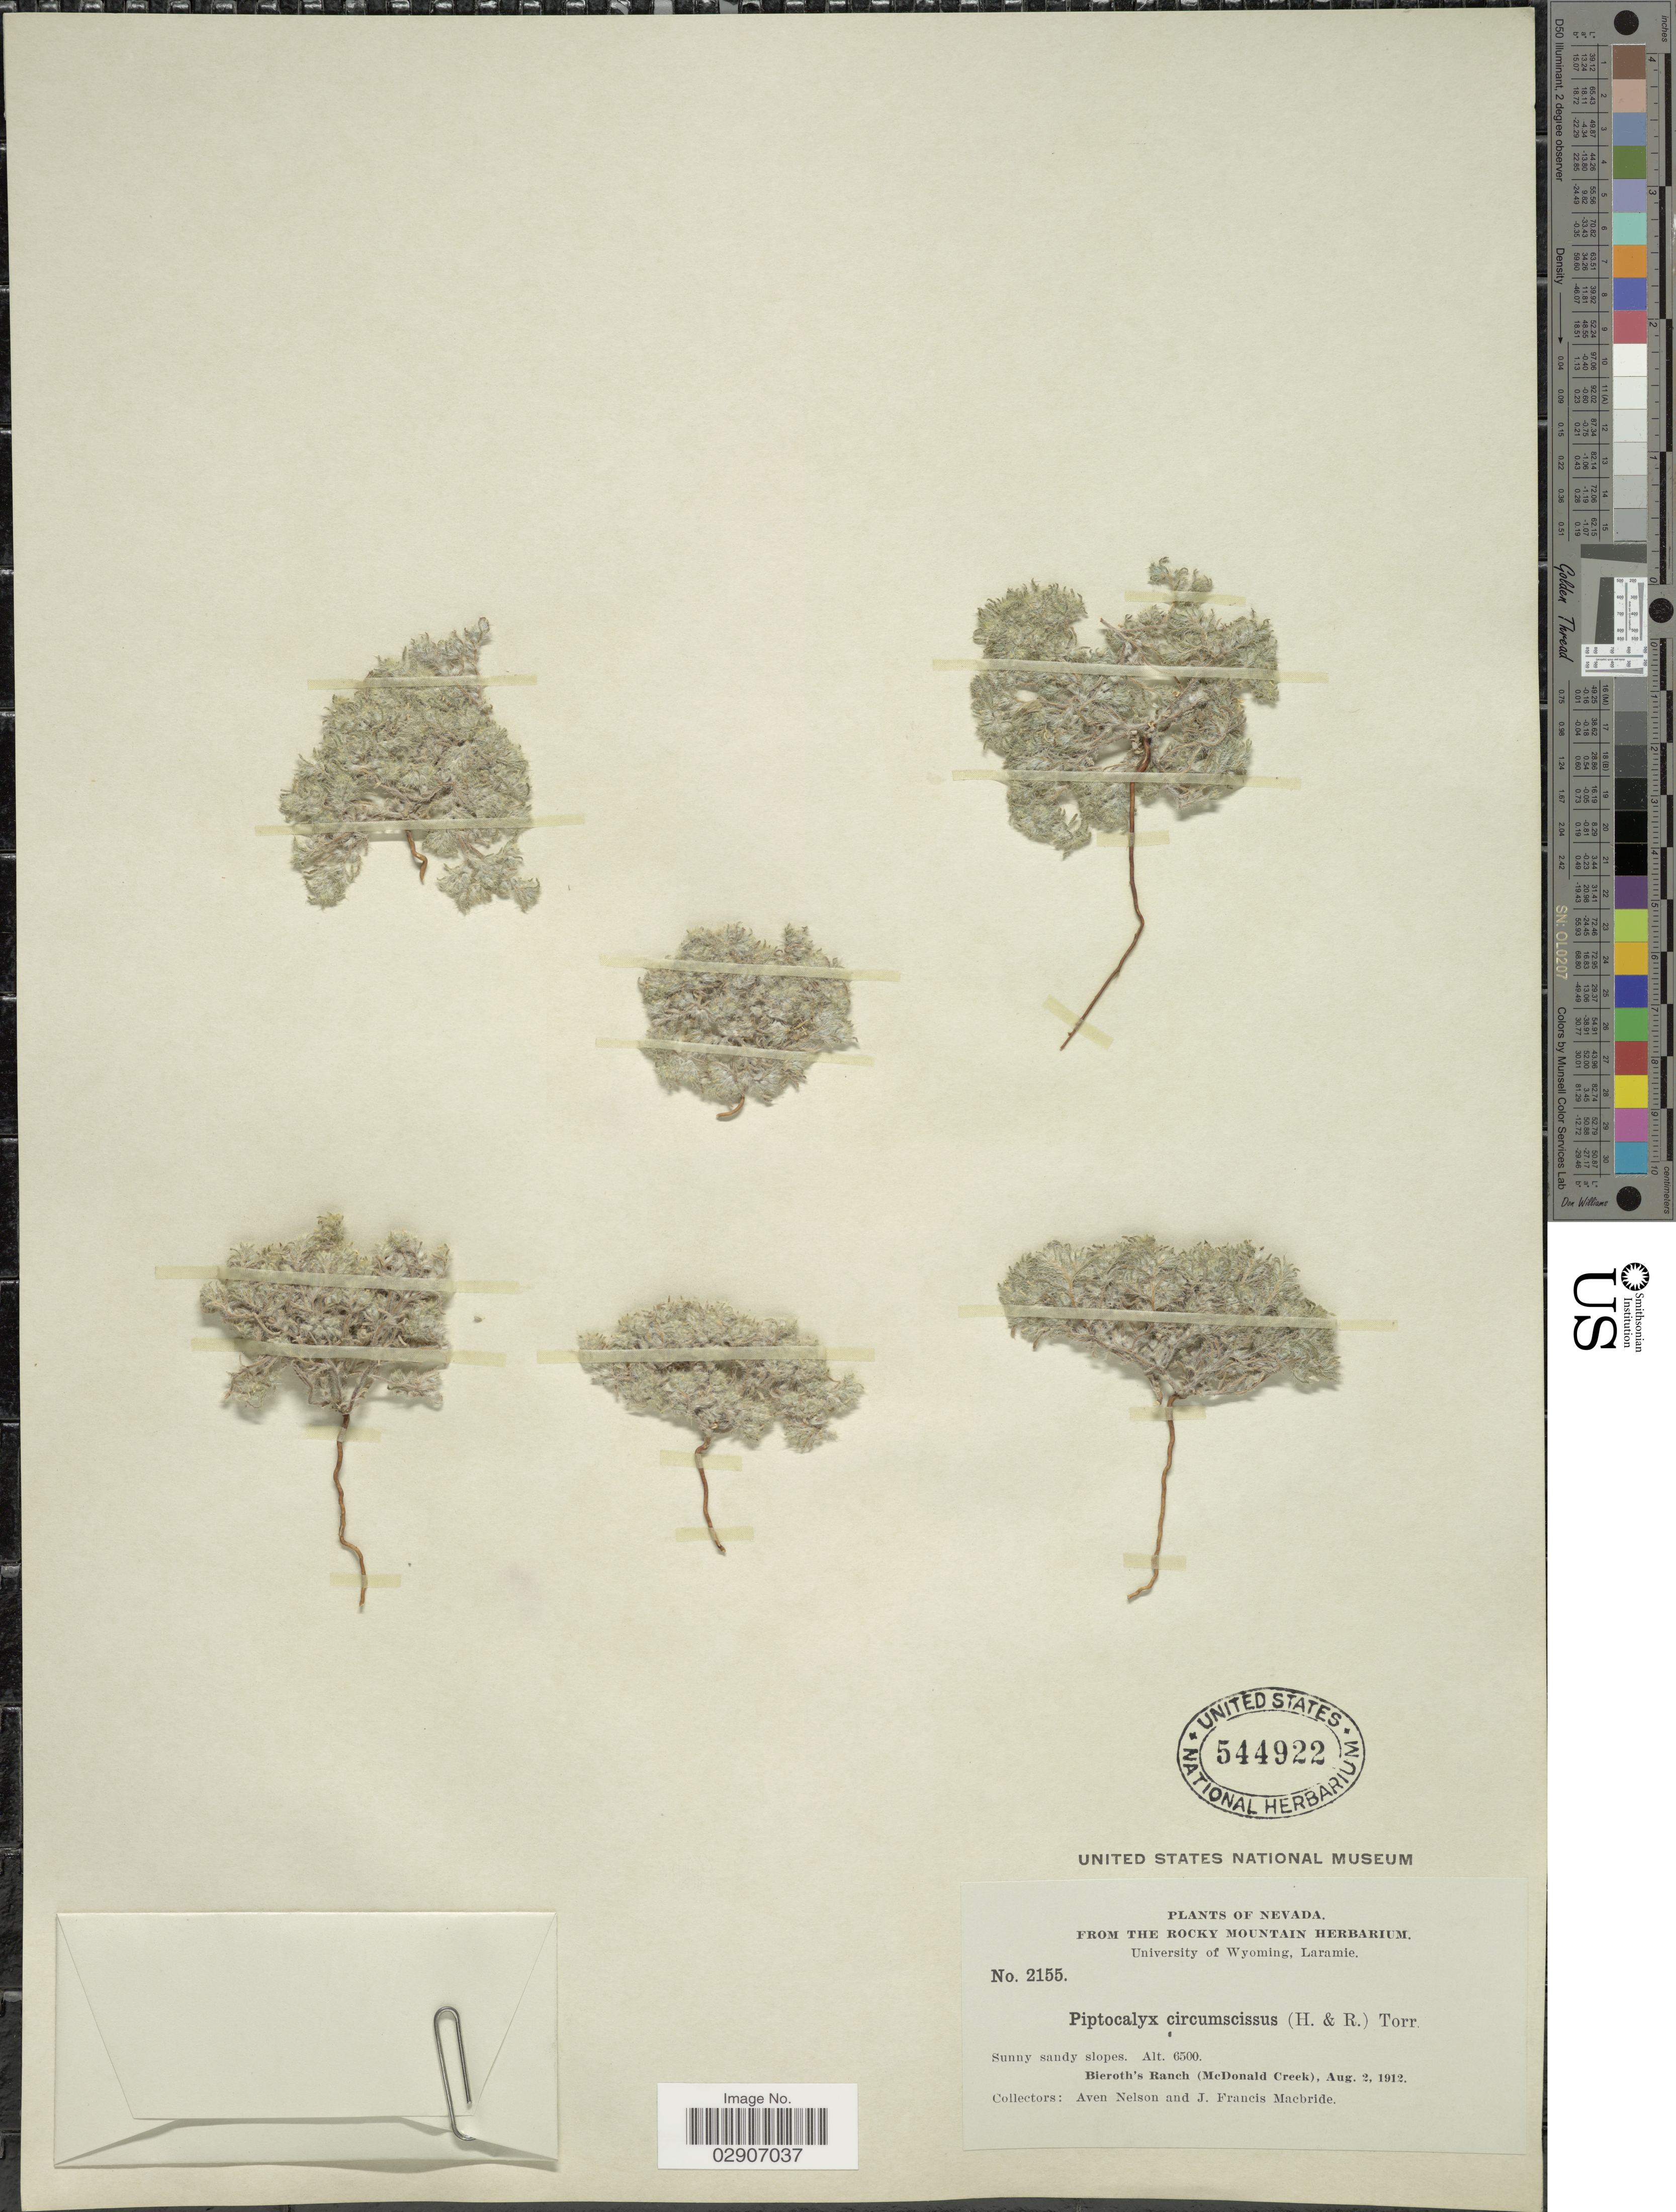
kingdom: Plantae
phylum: Tracheophyta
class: Magnoliopsida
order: Boraginales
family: Boraginaceae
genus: Cryptantha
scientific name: Cryptantha circumscissa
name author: (Hook. & Arn.) I.M. Johnst.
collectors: A. Nelson & J. F. Macbride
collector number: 2155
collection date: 1912-08-02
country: United States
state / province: Nevada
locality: Bieroth's Ranch (McDonald Creek).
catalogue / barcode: US 544922